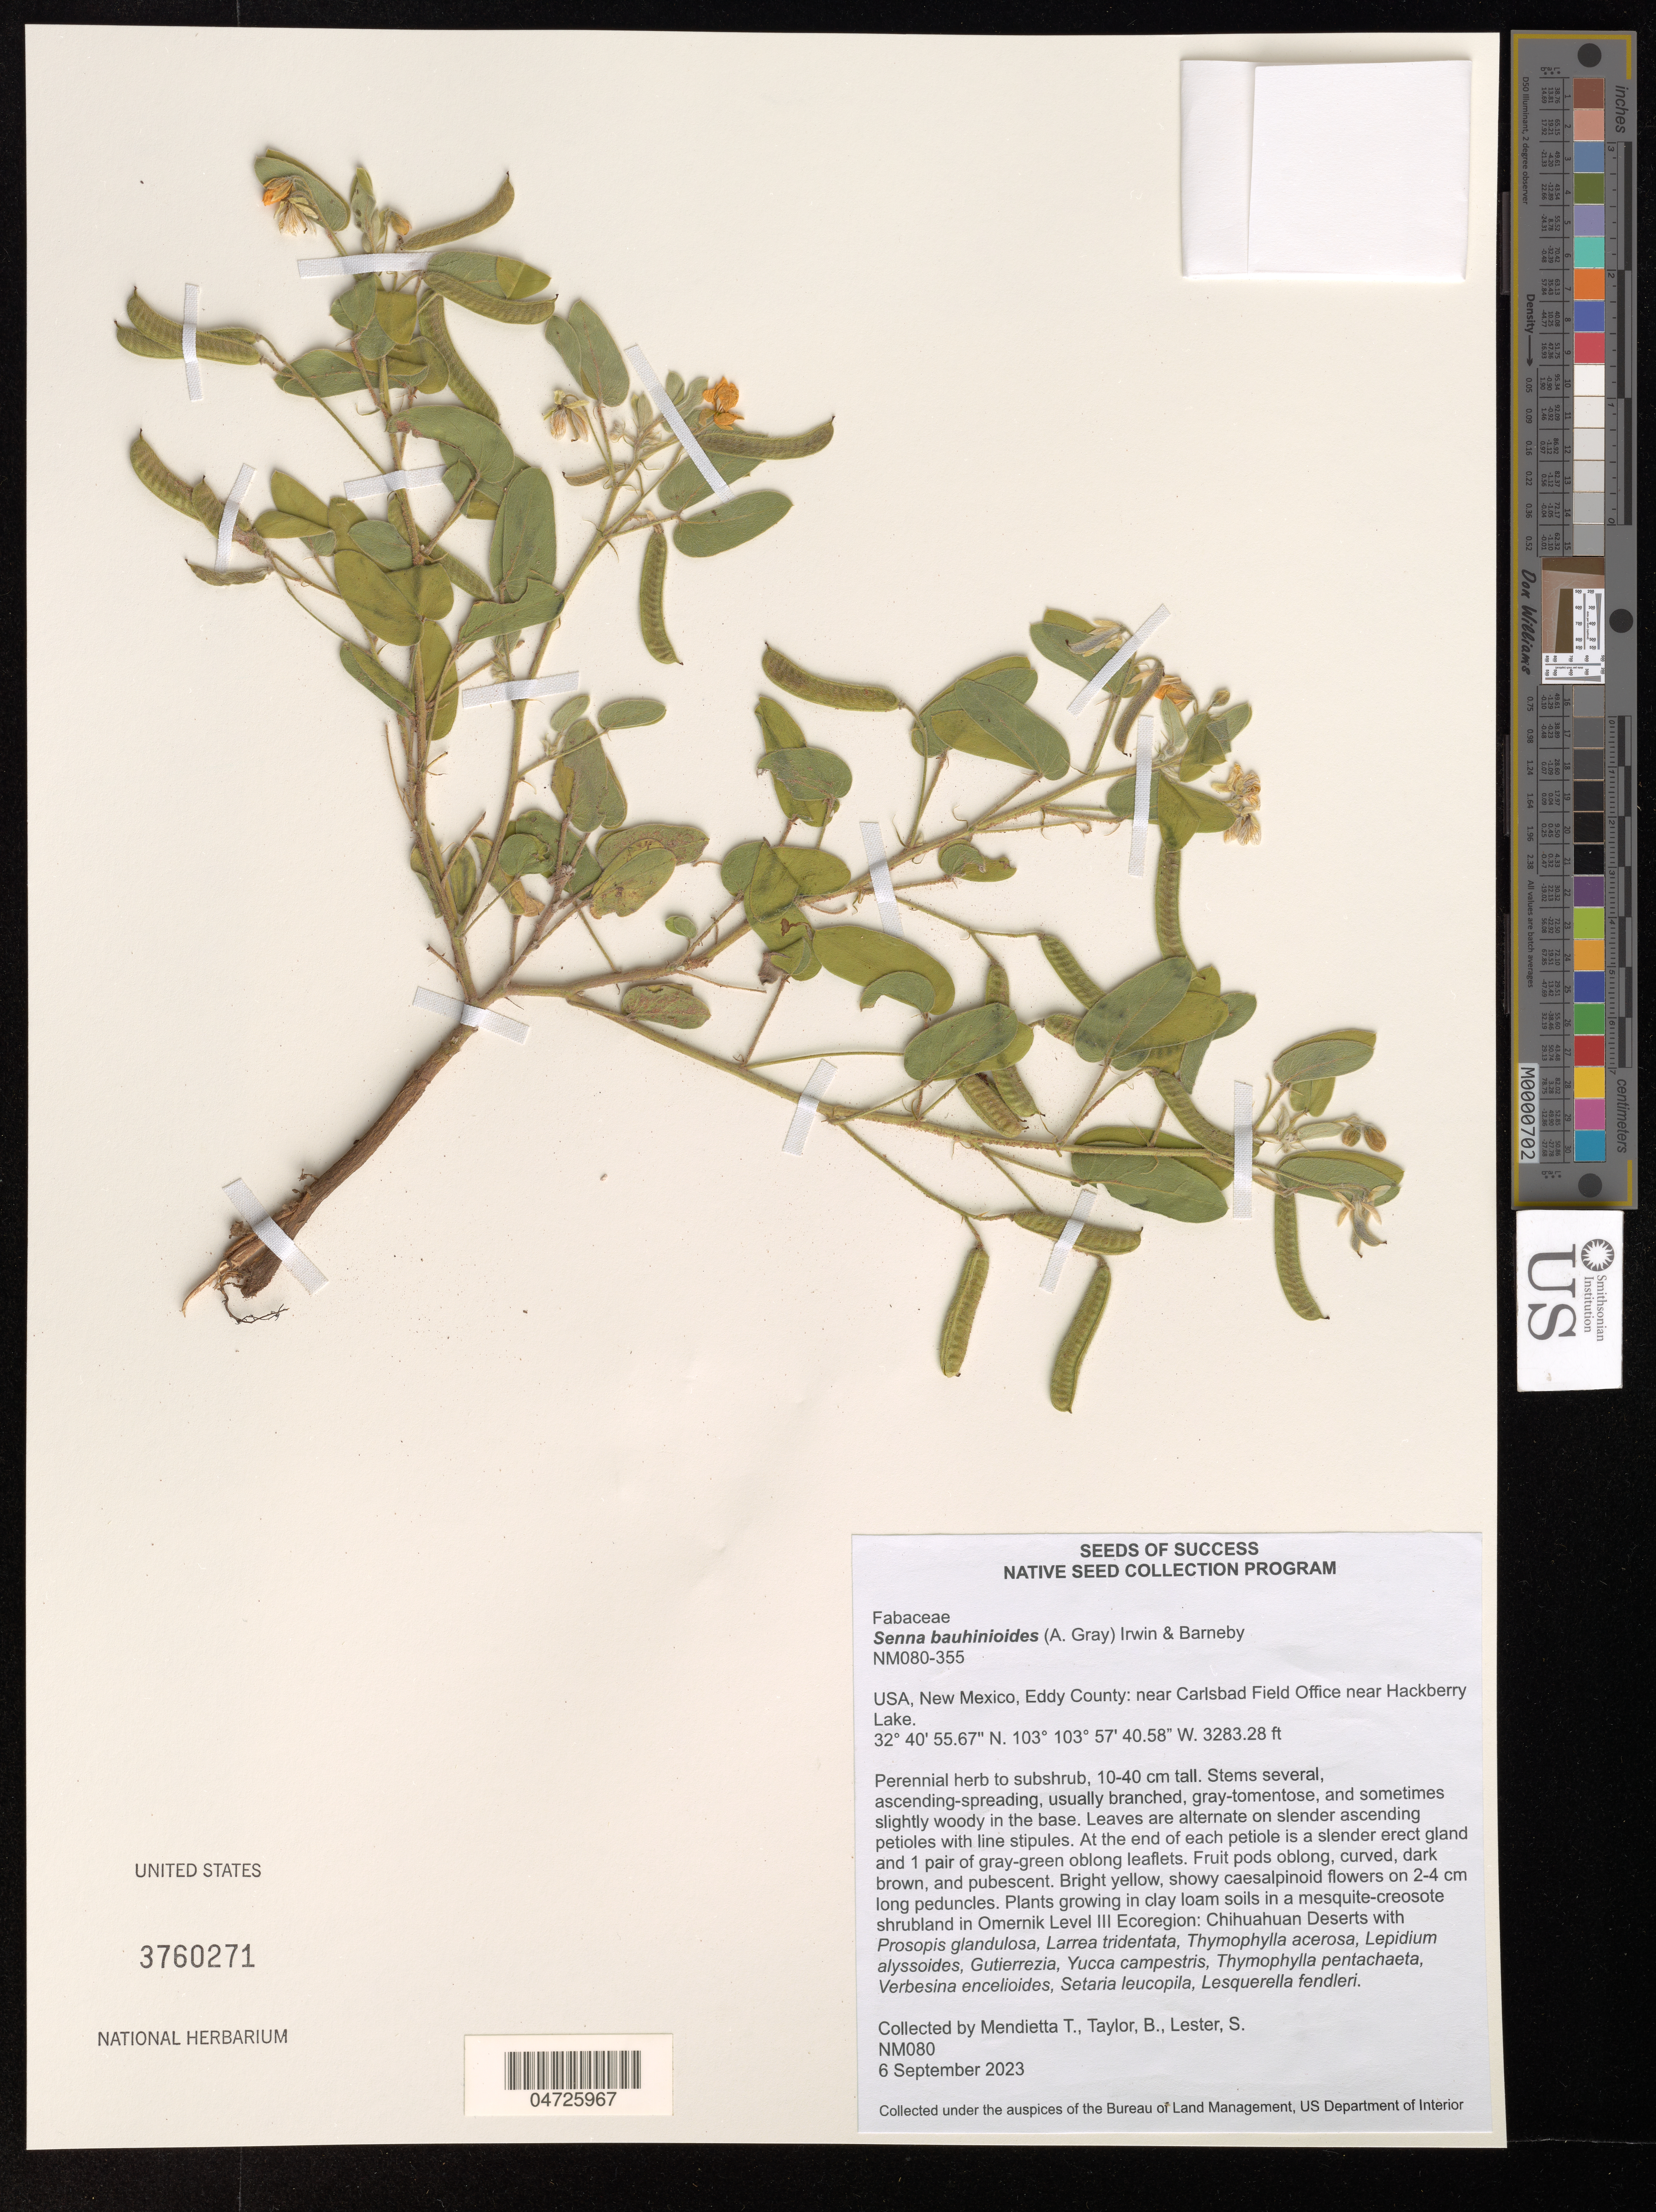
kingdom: Plantae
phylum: Tracheophyta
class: Magnoliopsida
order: Fabales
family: Fabaceae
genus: Senna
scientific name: Senna bauhinioides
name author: (A. Gray) H.S. Irwin & Barneby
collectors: T. Mendietta & B. Taylor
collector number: NM080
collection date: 2023-09-06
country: United States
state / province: New Mexico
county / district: Eddy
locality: Eddy County: near Carlsbad Field Office near Hackberry Lake. Plants growing in clay loam soils in a mesquite-creosote shrubland in Omernik Level III Ecoregion: Chihuahuan Deserts.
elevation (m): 1000.74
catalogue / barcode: US 3760271